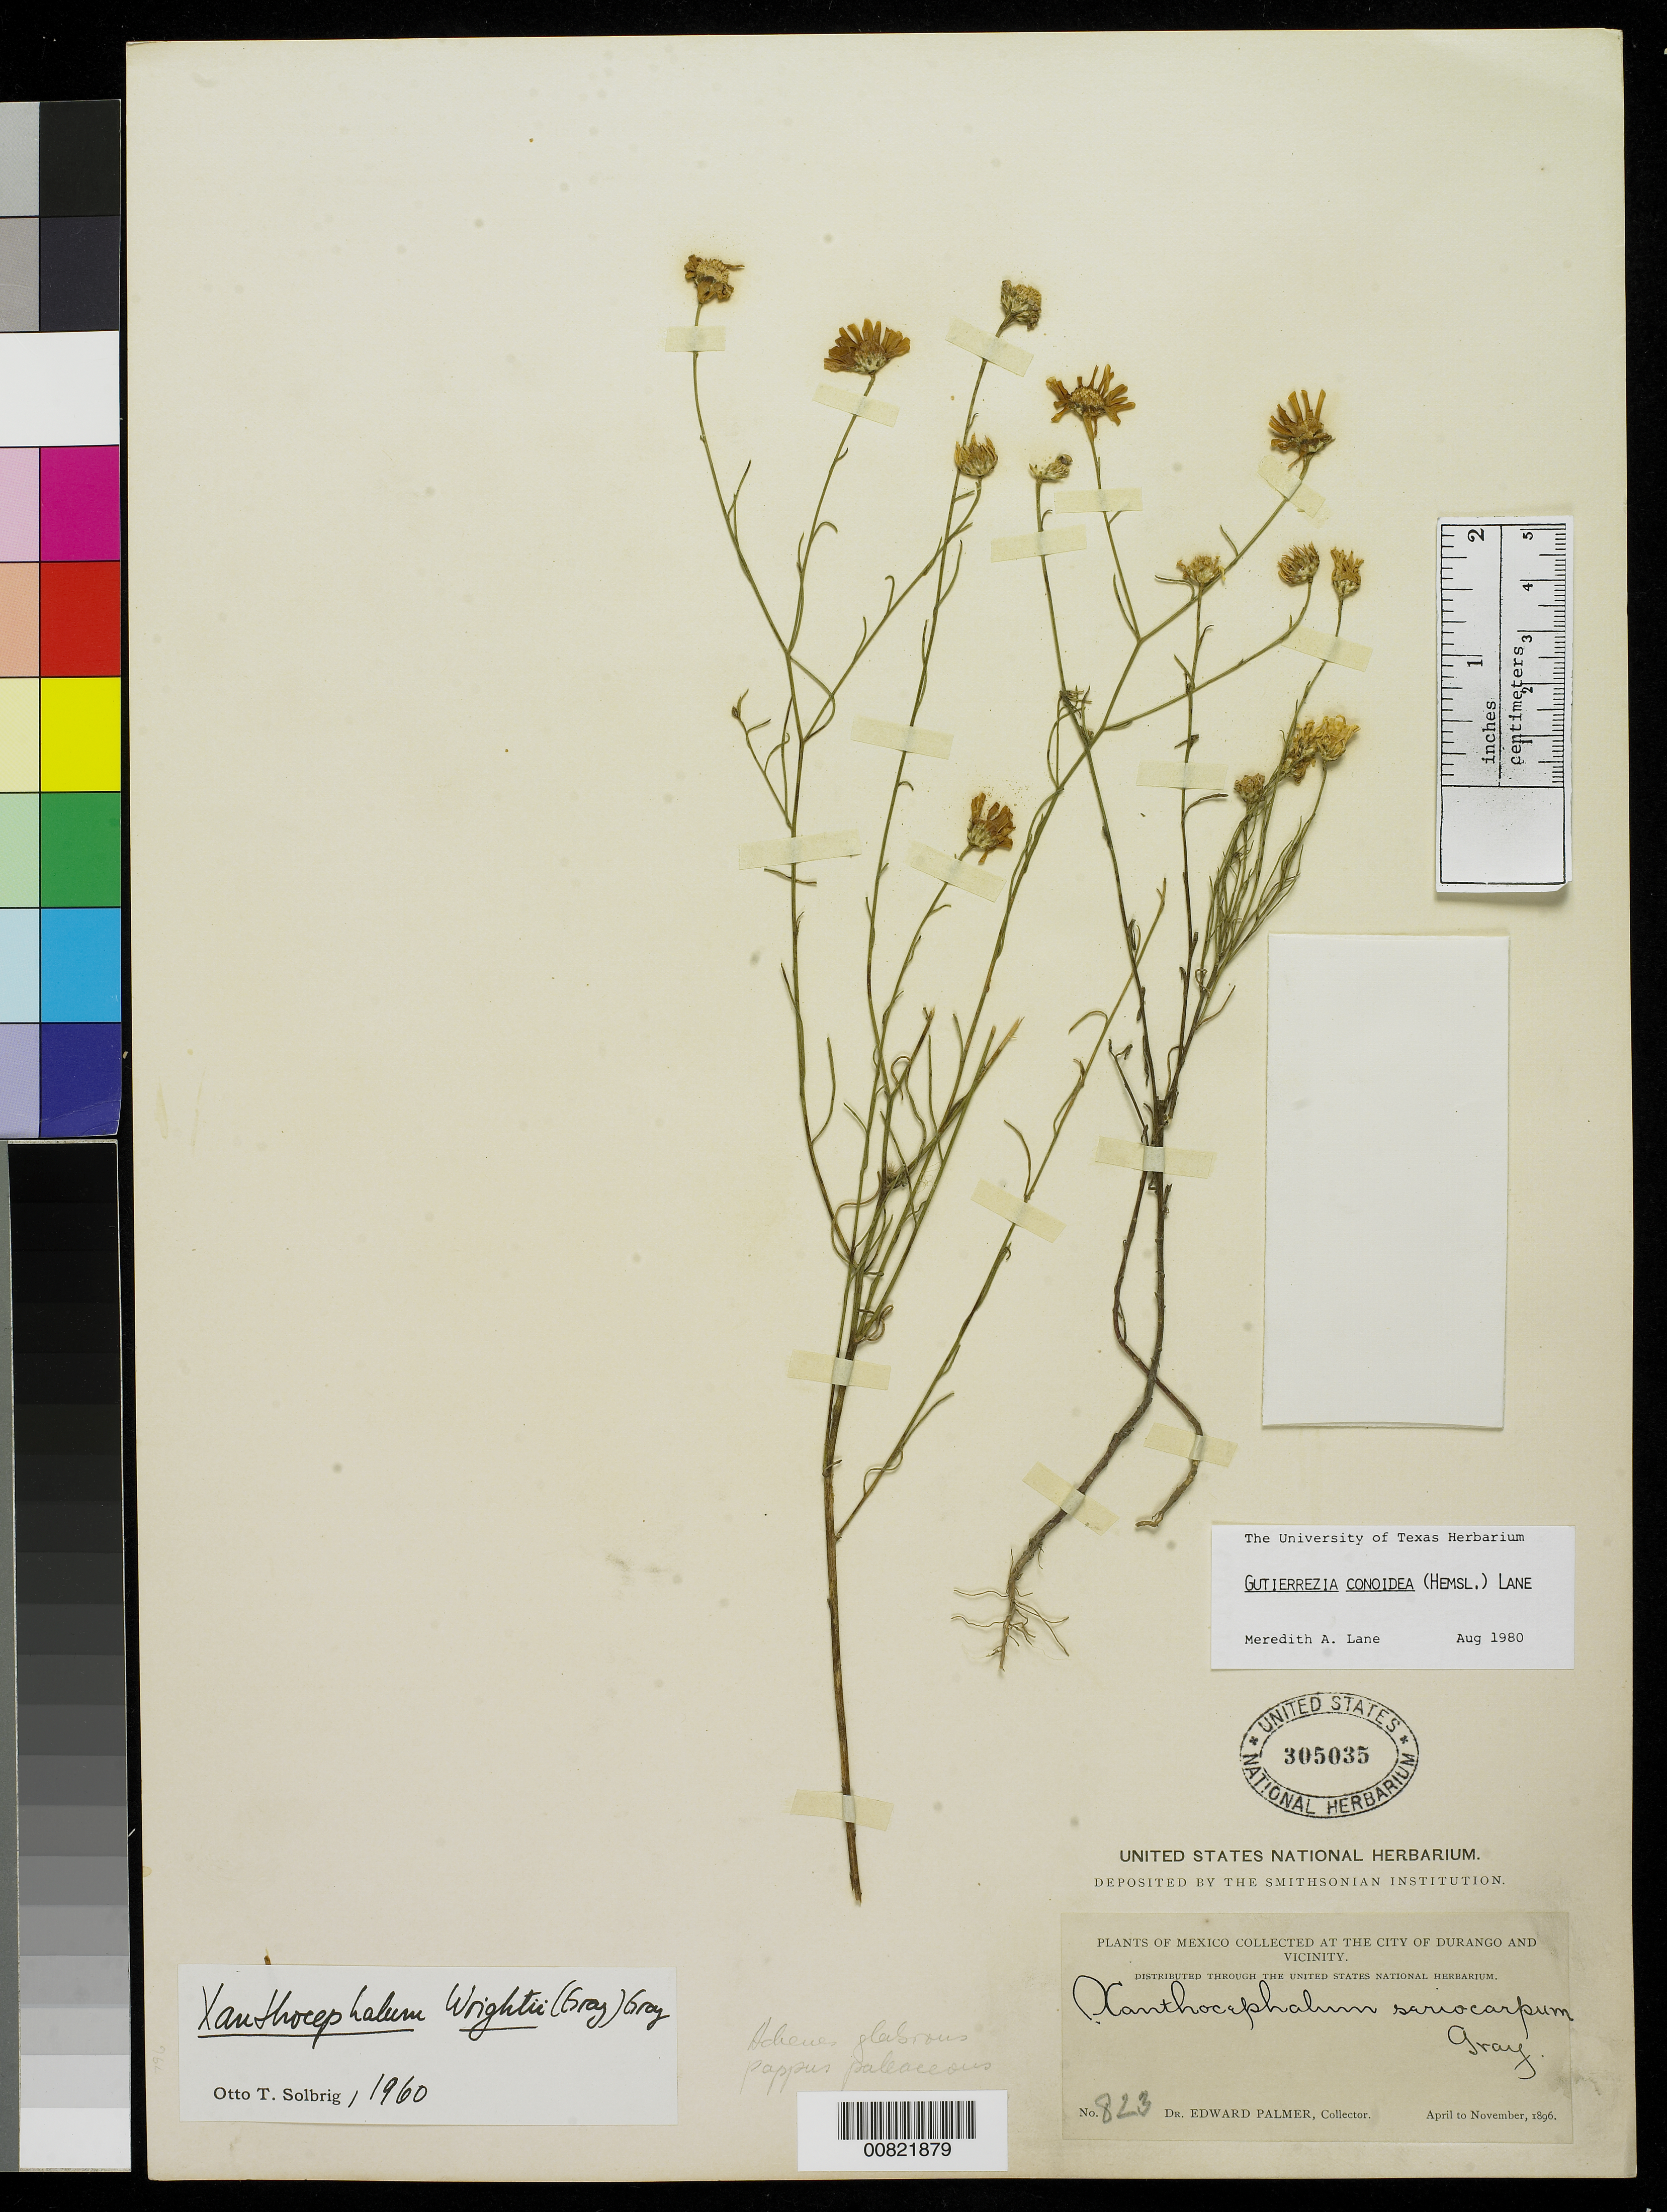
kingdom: Plantae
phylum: Tracheophyta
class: Magnoliopsida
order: Asterales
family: Asteraceae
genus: Gutierrezia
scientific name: Gutierrezia conoidea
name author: (Hemsl.) M.A. Lane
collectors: E. Palmer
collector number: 823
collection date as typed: Apr 1896 to -- Nov 1896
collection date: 1896-04/1896-11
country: Mexico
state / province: Durango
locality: City of Durango and vicinity.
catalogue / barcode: US 305035